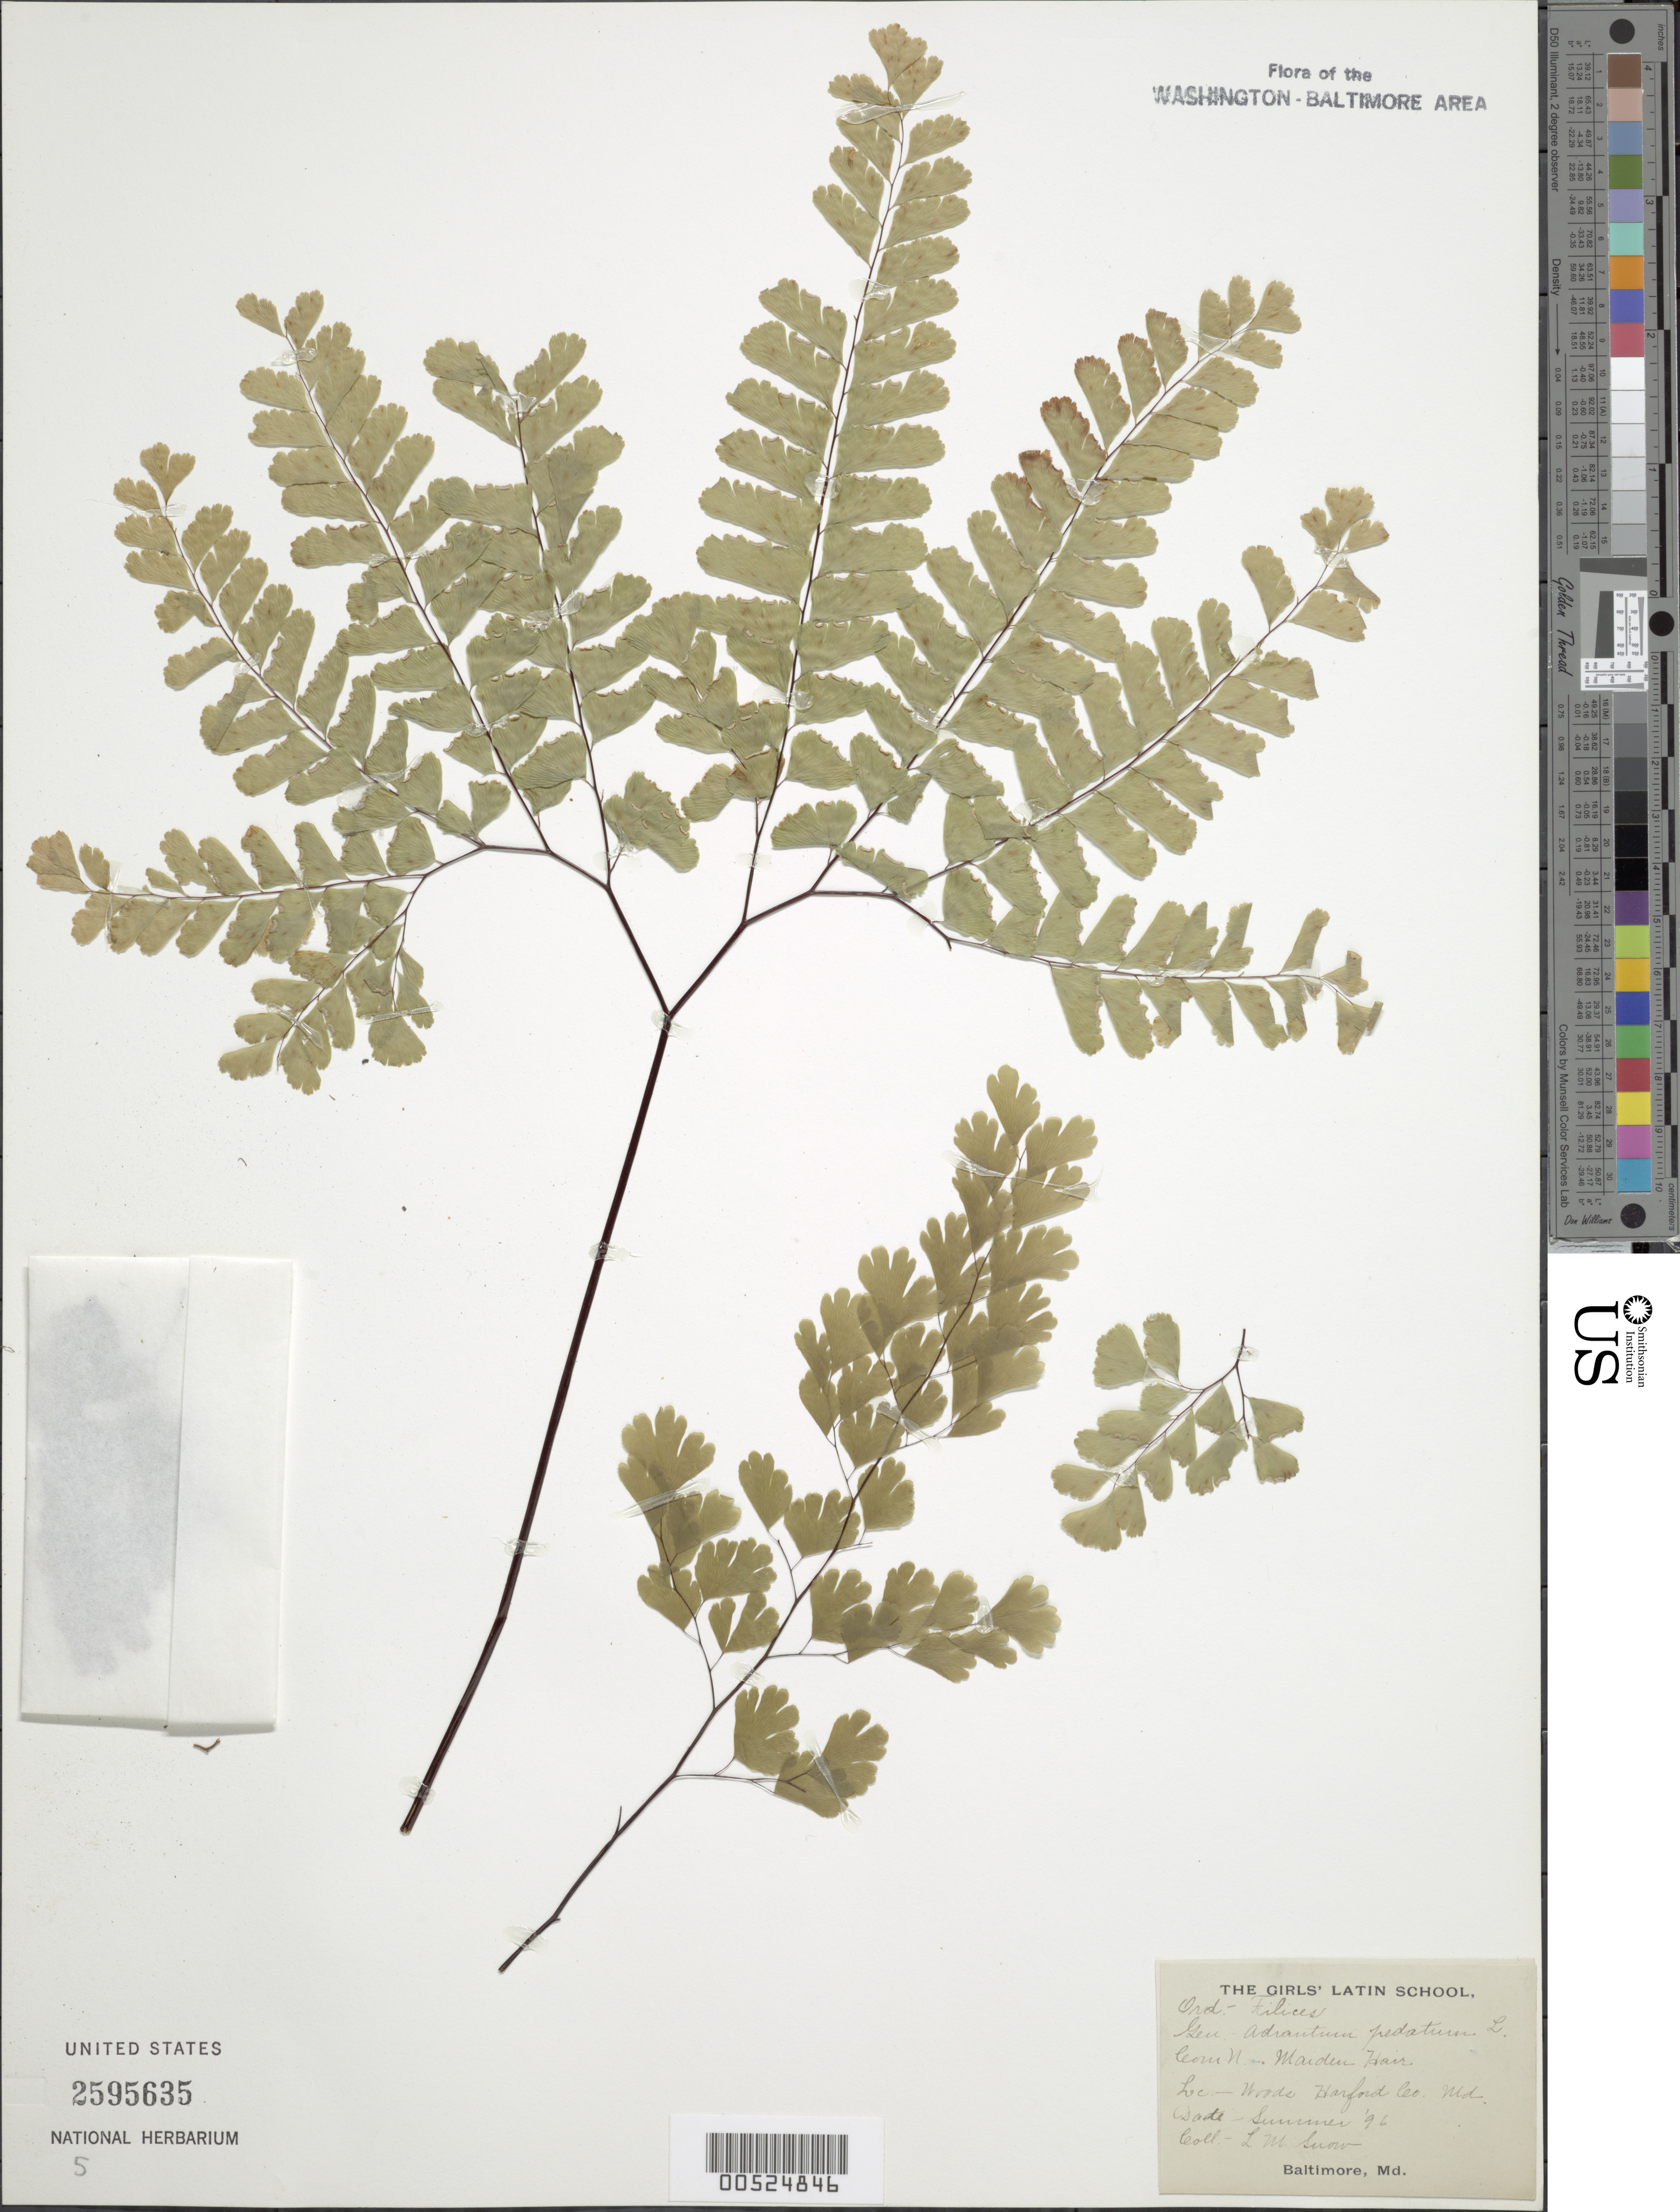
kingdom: Plantae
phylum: Tracheophyta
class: Polypodiopsida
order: Polypodiales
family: Pteridaceae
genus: Adiantum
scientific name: Adiantum pedatum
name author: L.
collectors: L. M. Snow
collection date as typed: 1896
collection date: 1896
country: United States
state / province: Maryland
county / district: Harford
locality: Woods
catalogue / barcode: US 2595635